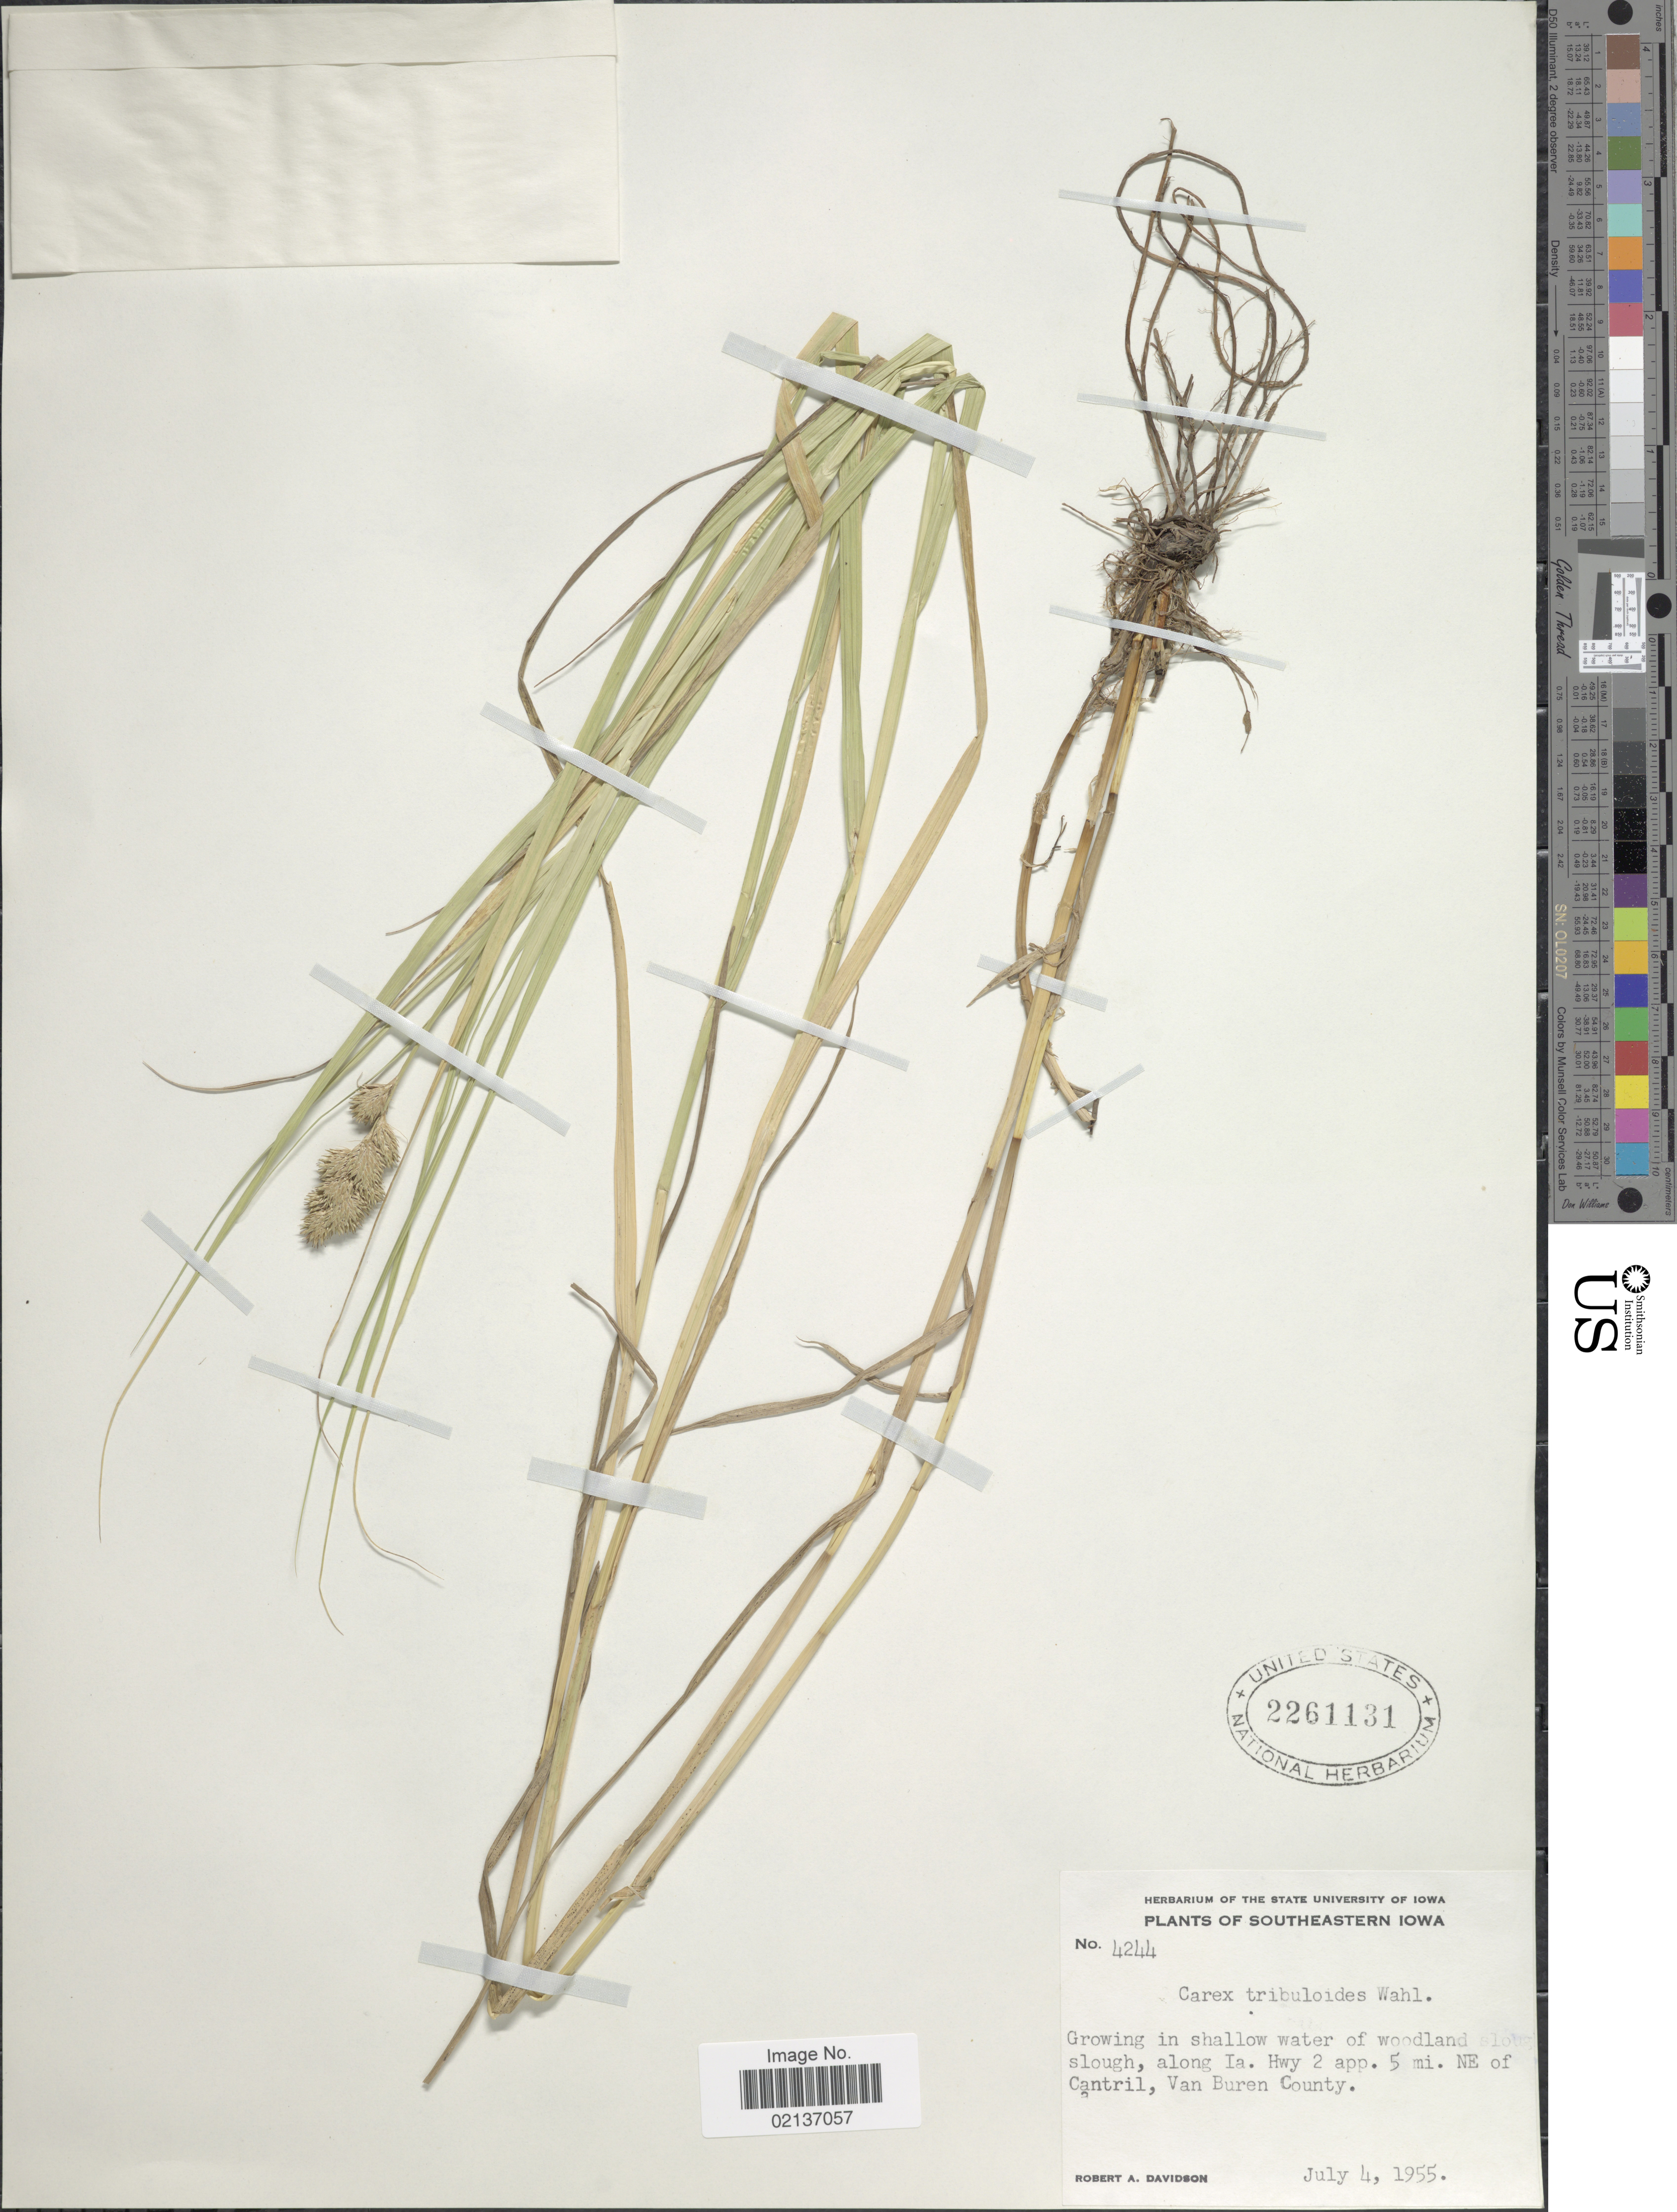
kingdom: Plantae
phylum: Tracheophyta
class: Liliopsida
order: Poales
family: Cyperaceae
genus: Carex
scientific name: Carex tribuloides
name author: Wahlenb.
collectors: R. A. Davidson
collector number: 4244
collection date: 1955-07-04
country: United States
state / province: Iowa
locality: Southeastern Iowa, along Ia. Hwy 2 app. 5 mi NE of Cantril, Van Buren County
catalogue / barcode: US 2261131